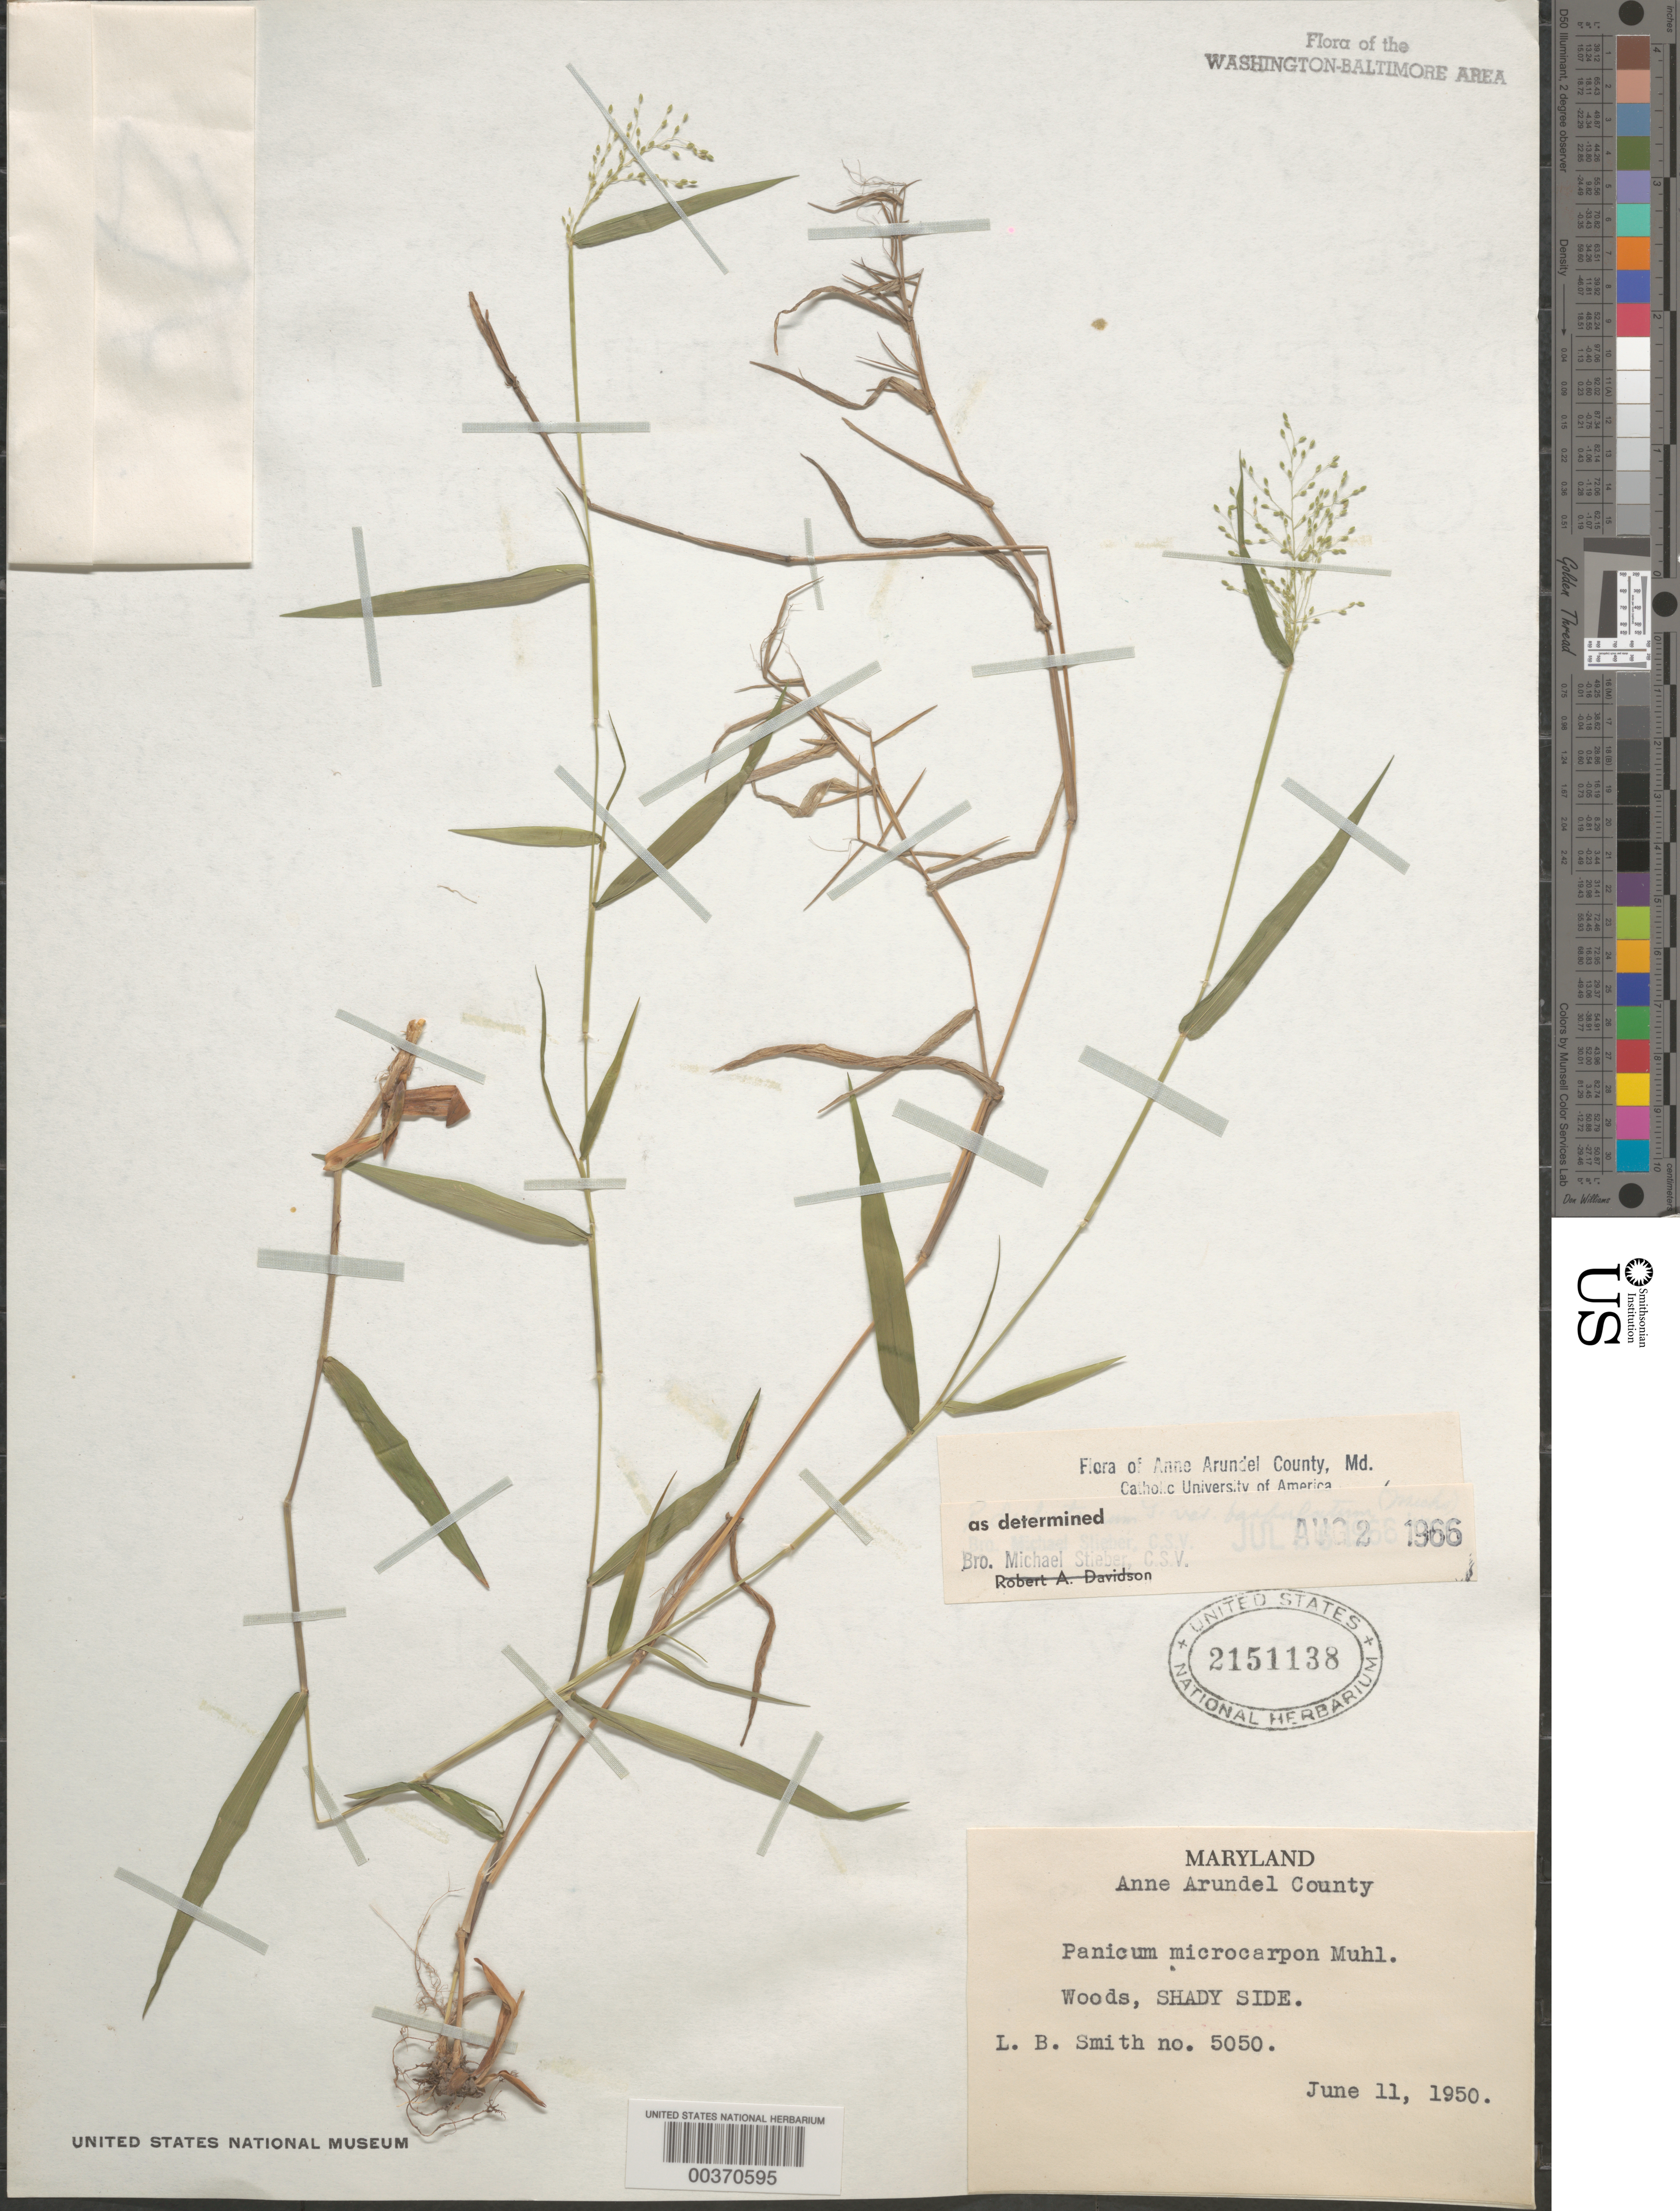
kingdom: Plantae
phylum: Tracheophyta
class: Liliopsida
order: Poales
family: Poaceae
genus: Dichanthelium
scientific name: Dichanthelium dichotomum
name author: (L.) Gould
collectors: L. Smith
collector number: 5050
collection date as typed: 11 Jun 1950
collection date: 1950-06-11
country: United States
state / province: Maryland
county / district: Anne Arundel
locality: Shady side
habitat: Woods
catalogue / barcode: US 2151138